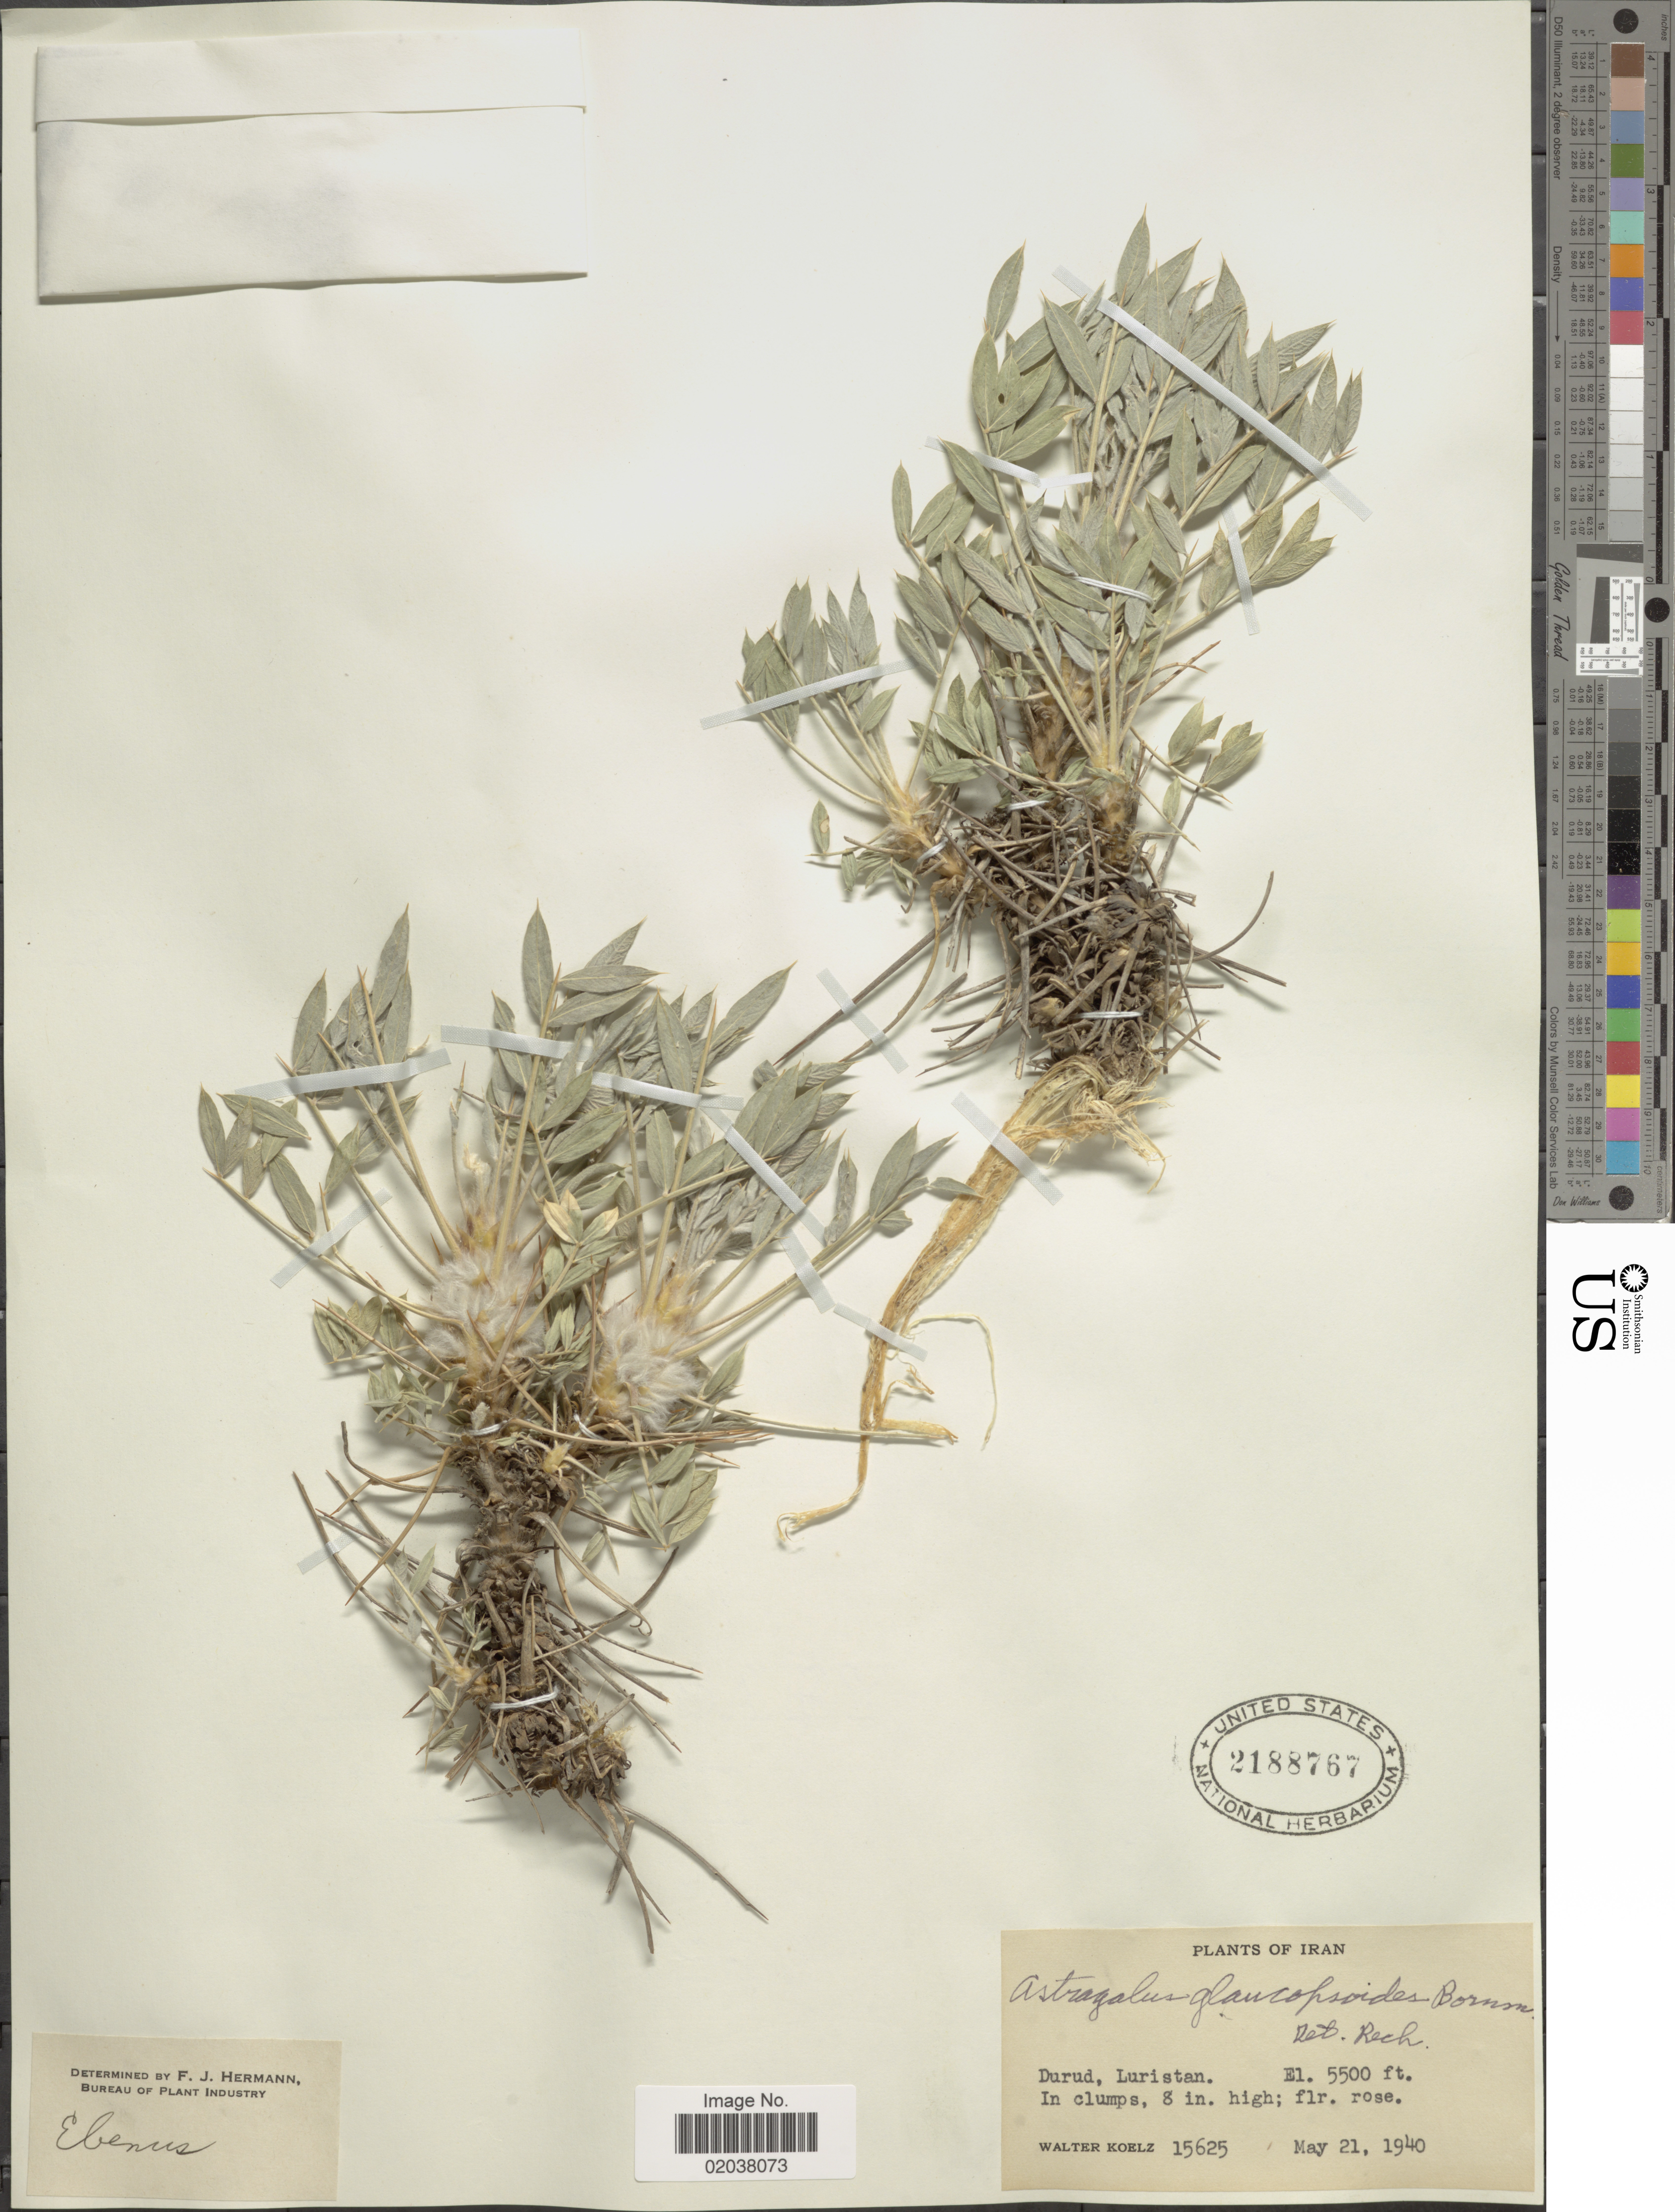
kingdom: Plantae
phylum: Tracheophyta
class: Magnoliopsida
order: Fabales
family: Fabaceae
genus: Astragalus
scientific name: Astragalus glaucopsoides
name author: Bornm.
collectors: W. N. Koelz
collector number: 15625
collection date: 1940-05-21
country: Iran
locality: Durud, Luristan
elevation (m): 1676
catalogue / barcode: US 2188767